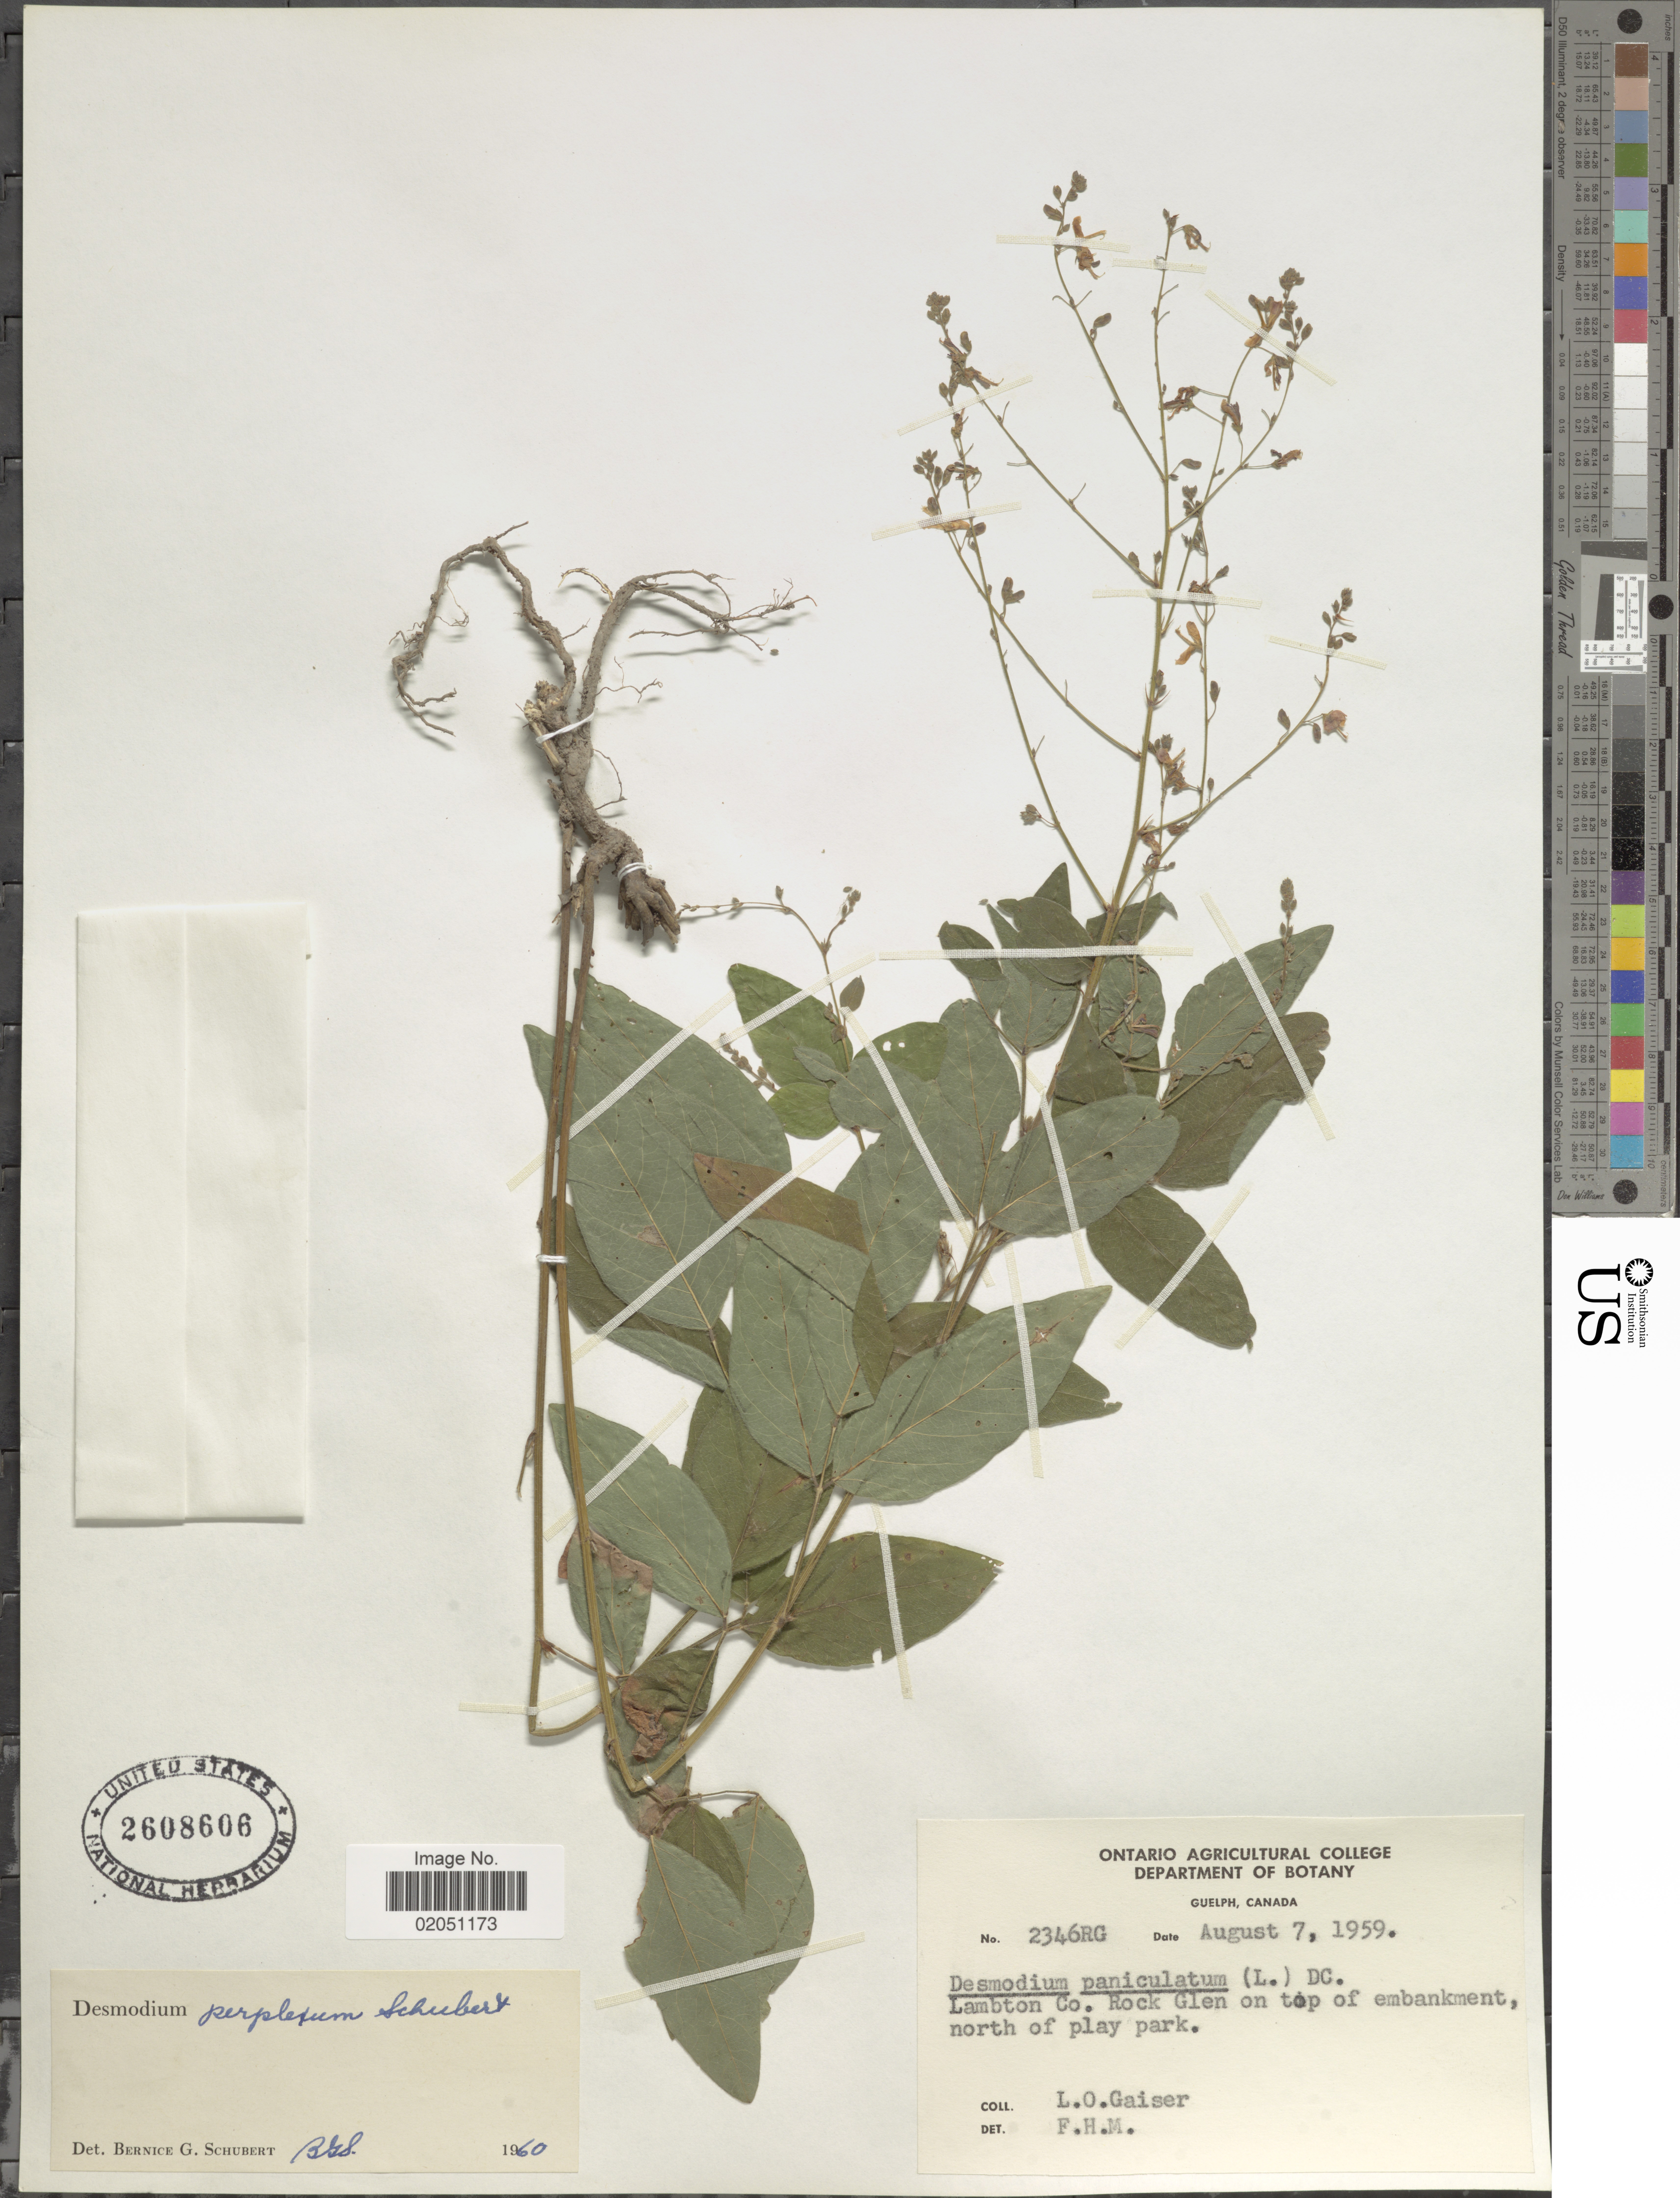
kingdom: Plantae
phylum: Tracheophyta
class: Magnoliopsida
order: Fabales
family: Fabaceae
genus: Desmodium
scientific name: Desmodium paniculatum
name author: (L.) DC.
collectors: L. Gaiser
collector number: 2346RG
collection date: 1959-08-07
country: Canada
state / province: Ontario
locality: Lambton Co. Rock Glen on top of embankment, north of play park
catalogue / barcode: US 2608606